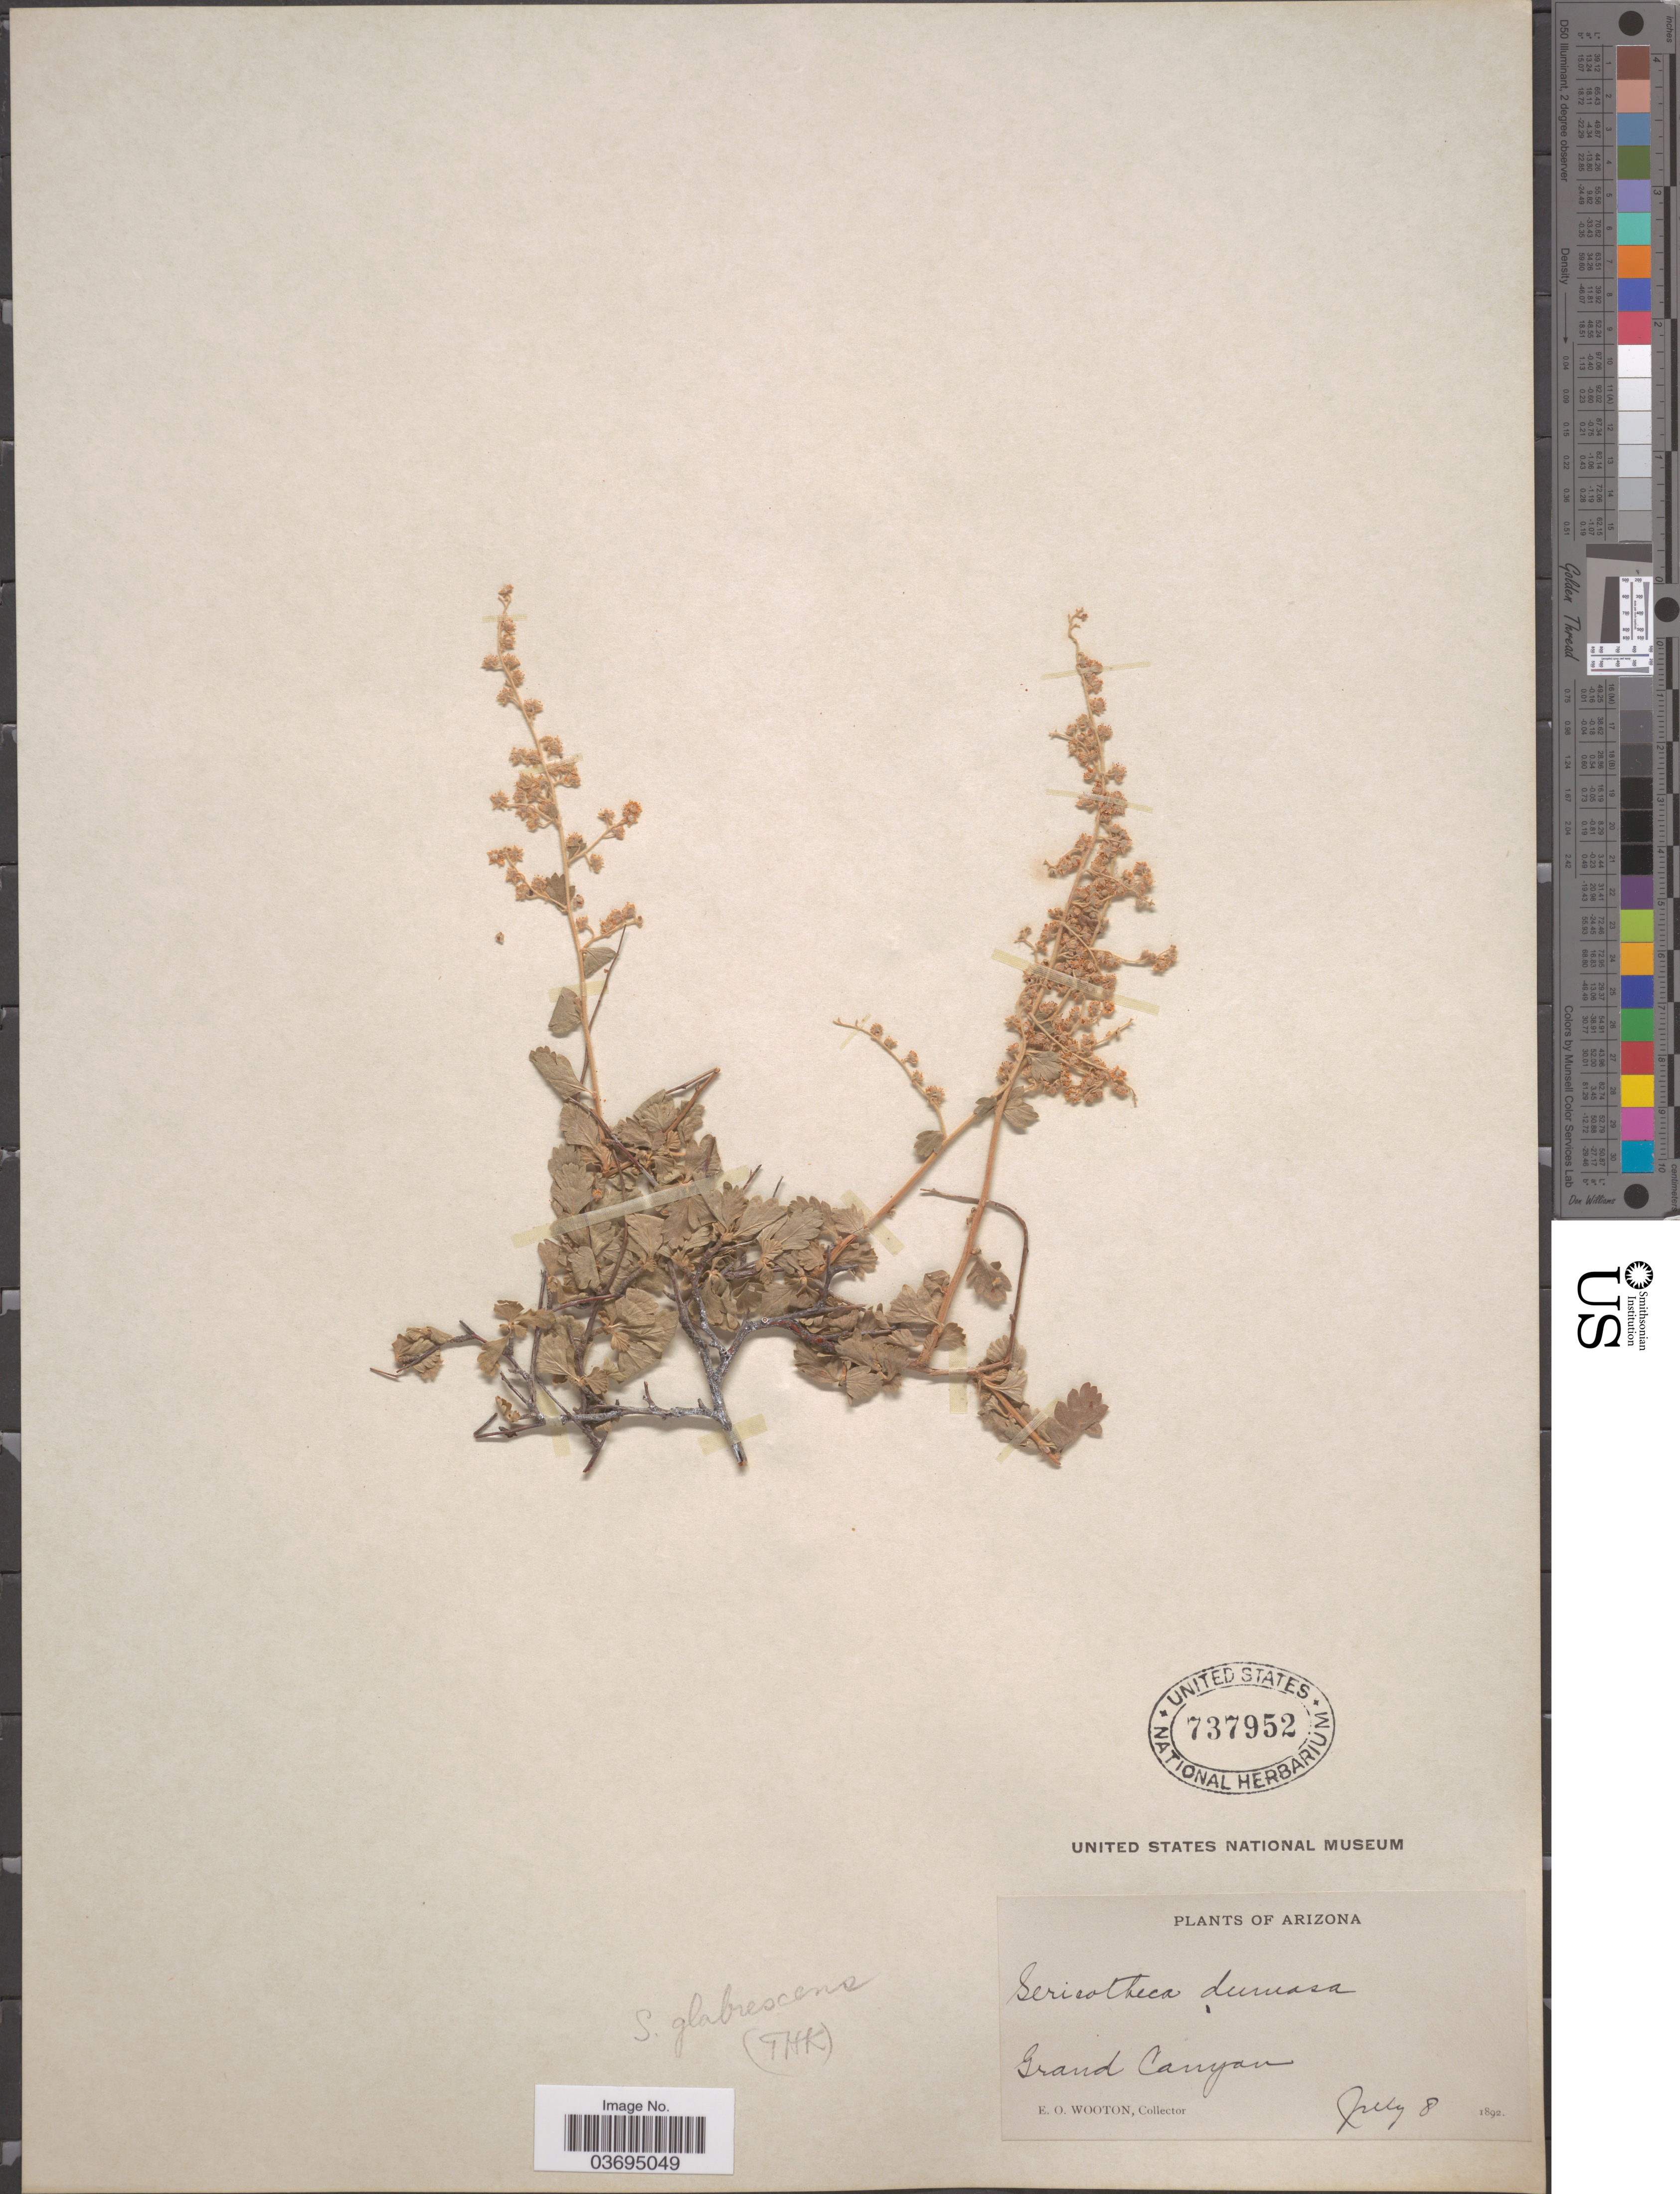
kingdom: Plantae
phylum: Tracheophyta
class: Magnoliopsida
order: Rosales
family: Rosaceae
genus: Holodiscus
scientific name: Holodiscus discolor var. dumosus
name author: Maxim. ex J.M. Coult.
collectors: E. O. Wooton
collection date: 1892-07-08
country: United States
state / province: Arizona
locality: Grand Canyon.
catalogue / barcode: US 737952